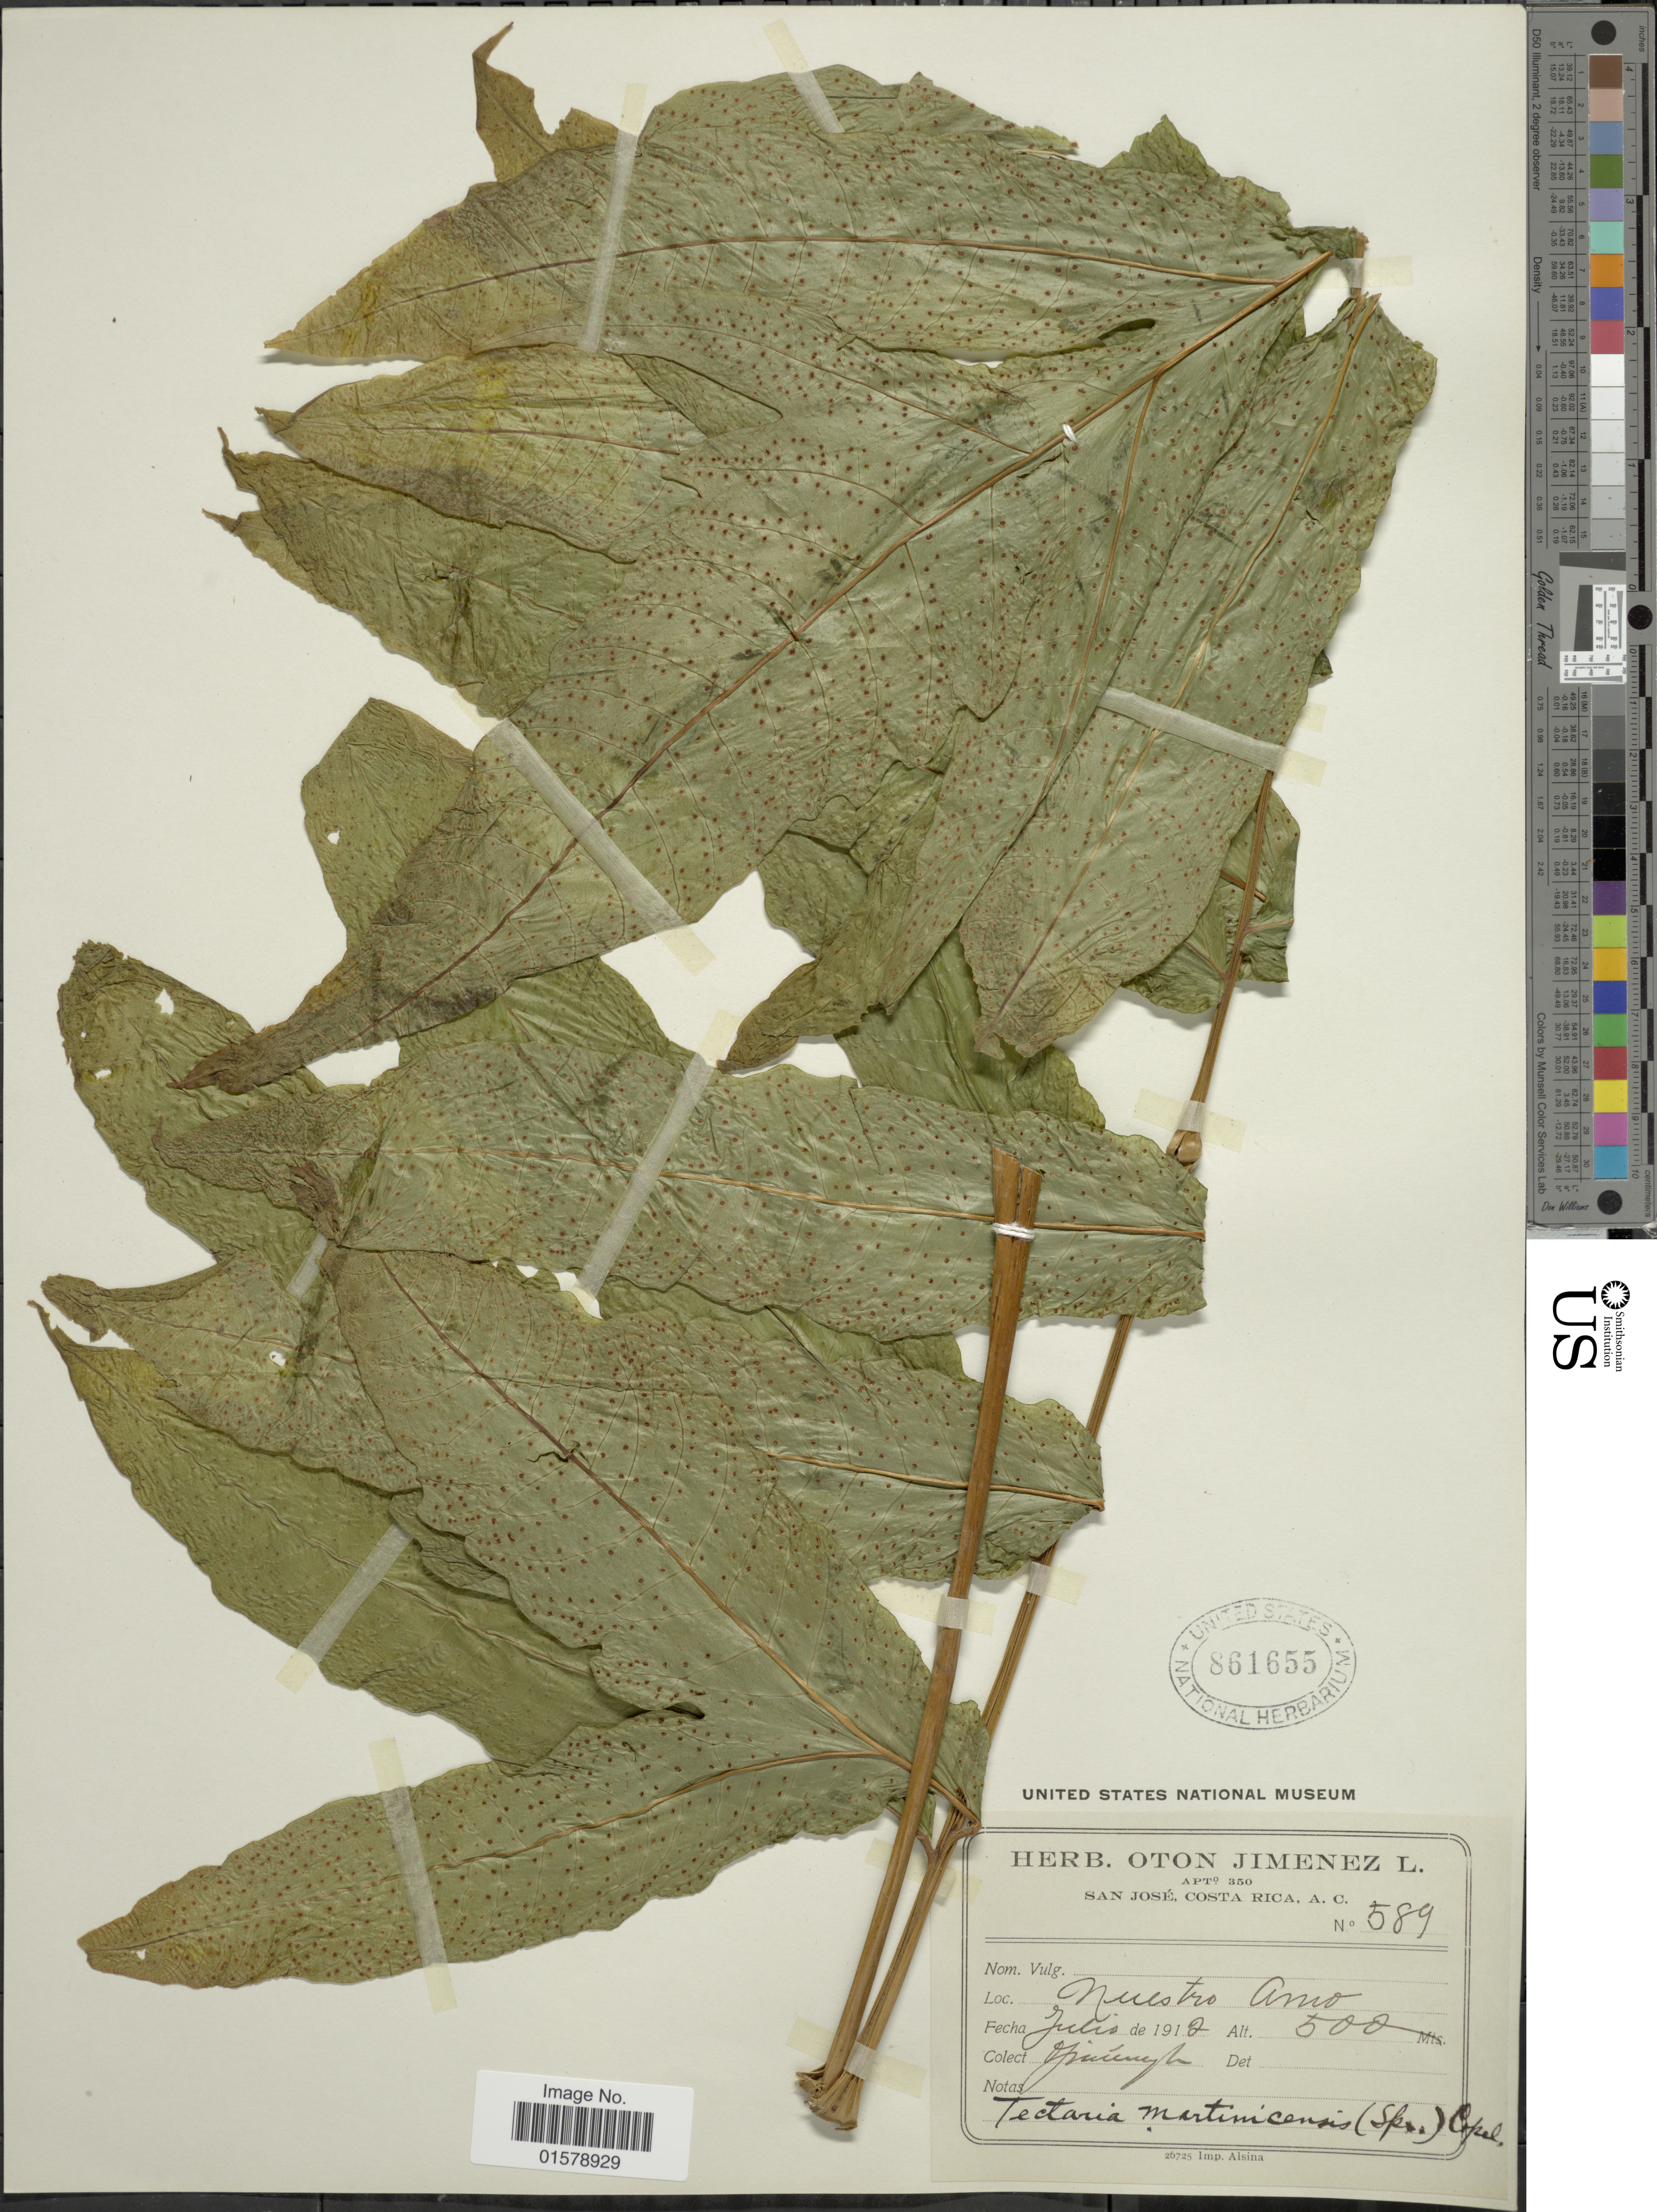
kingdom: Plantae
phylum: Tracheophyta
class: Polypodiopsida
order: Polypodiales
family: Tectariaceae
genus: Tectaria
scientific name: Tectaria sp.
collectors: O. Jimenez L.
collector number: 589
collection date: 1912-07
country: Costa Rica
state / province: San José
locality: Nuestro Amo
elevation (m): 500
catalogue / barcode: US 861655